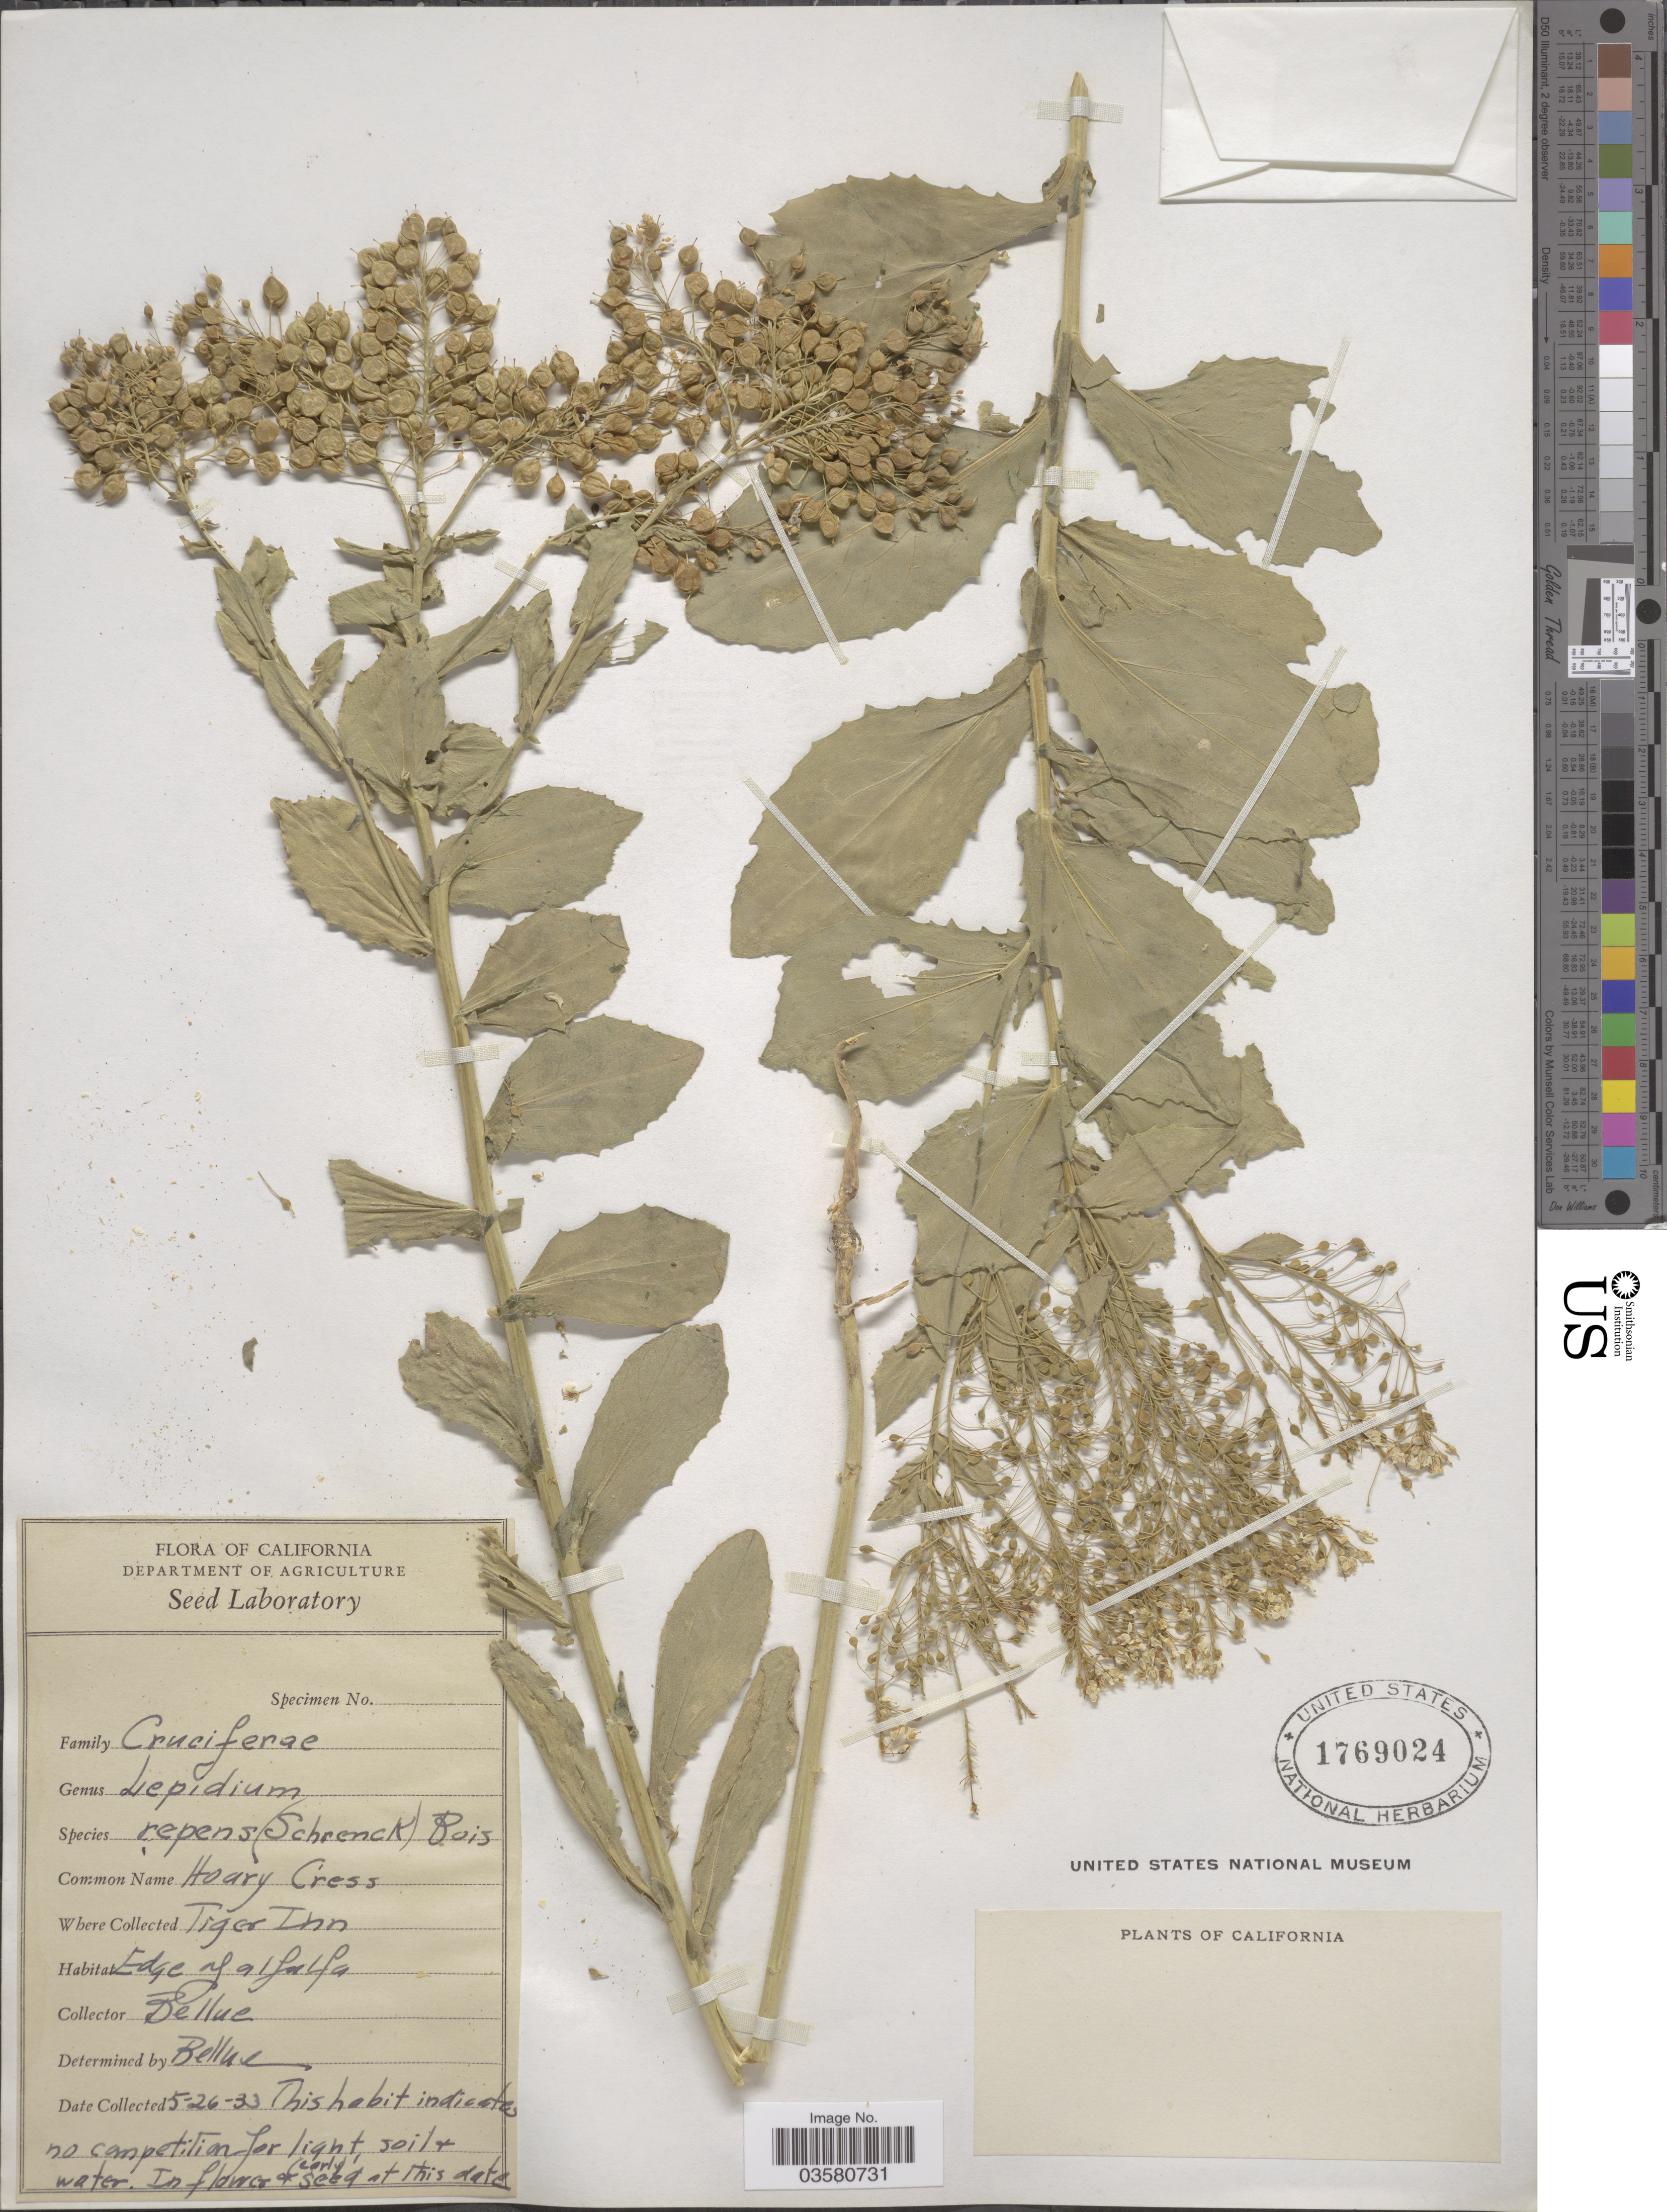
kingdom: Plantae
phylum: Tracheophyta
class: Magnoliopsida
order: Brassicales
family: Brassicaceae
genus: Lepidium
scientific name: Lepidium chalepense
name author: L.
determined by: Strong, M. T., (US), Smithsonian Institution - National Museum of Natural History (UNITED STATES)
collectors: Bellue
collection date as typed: Transcribed d/m/y: 26/5/33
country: United States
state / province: California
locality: Tiger Inn. Edge of alfalfa.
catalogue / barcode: US 1769024